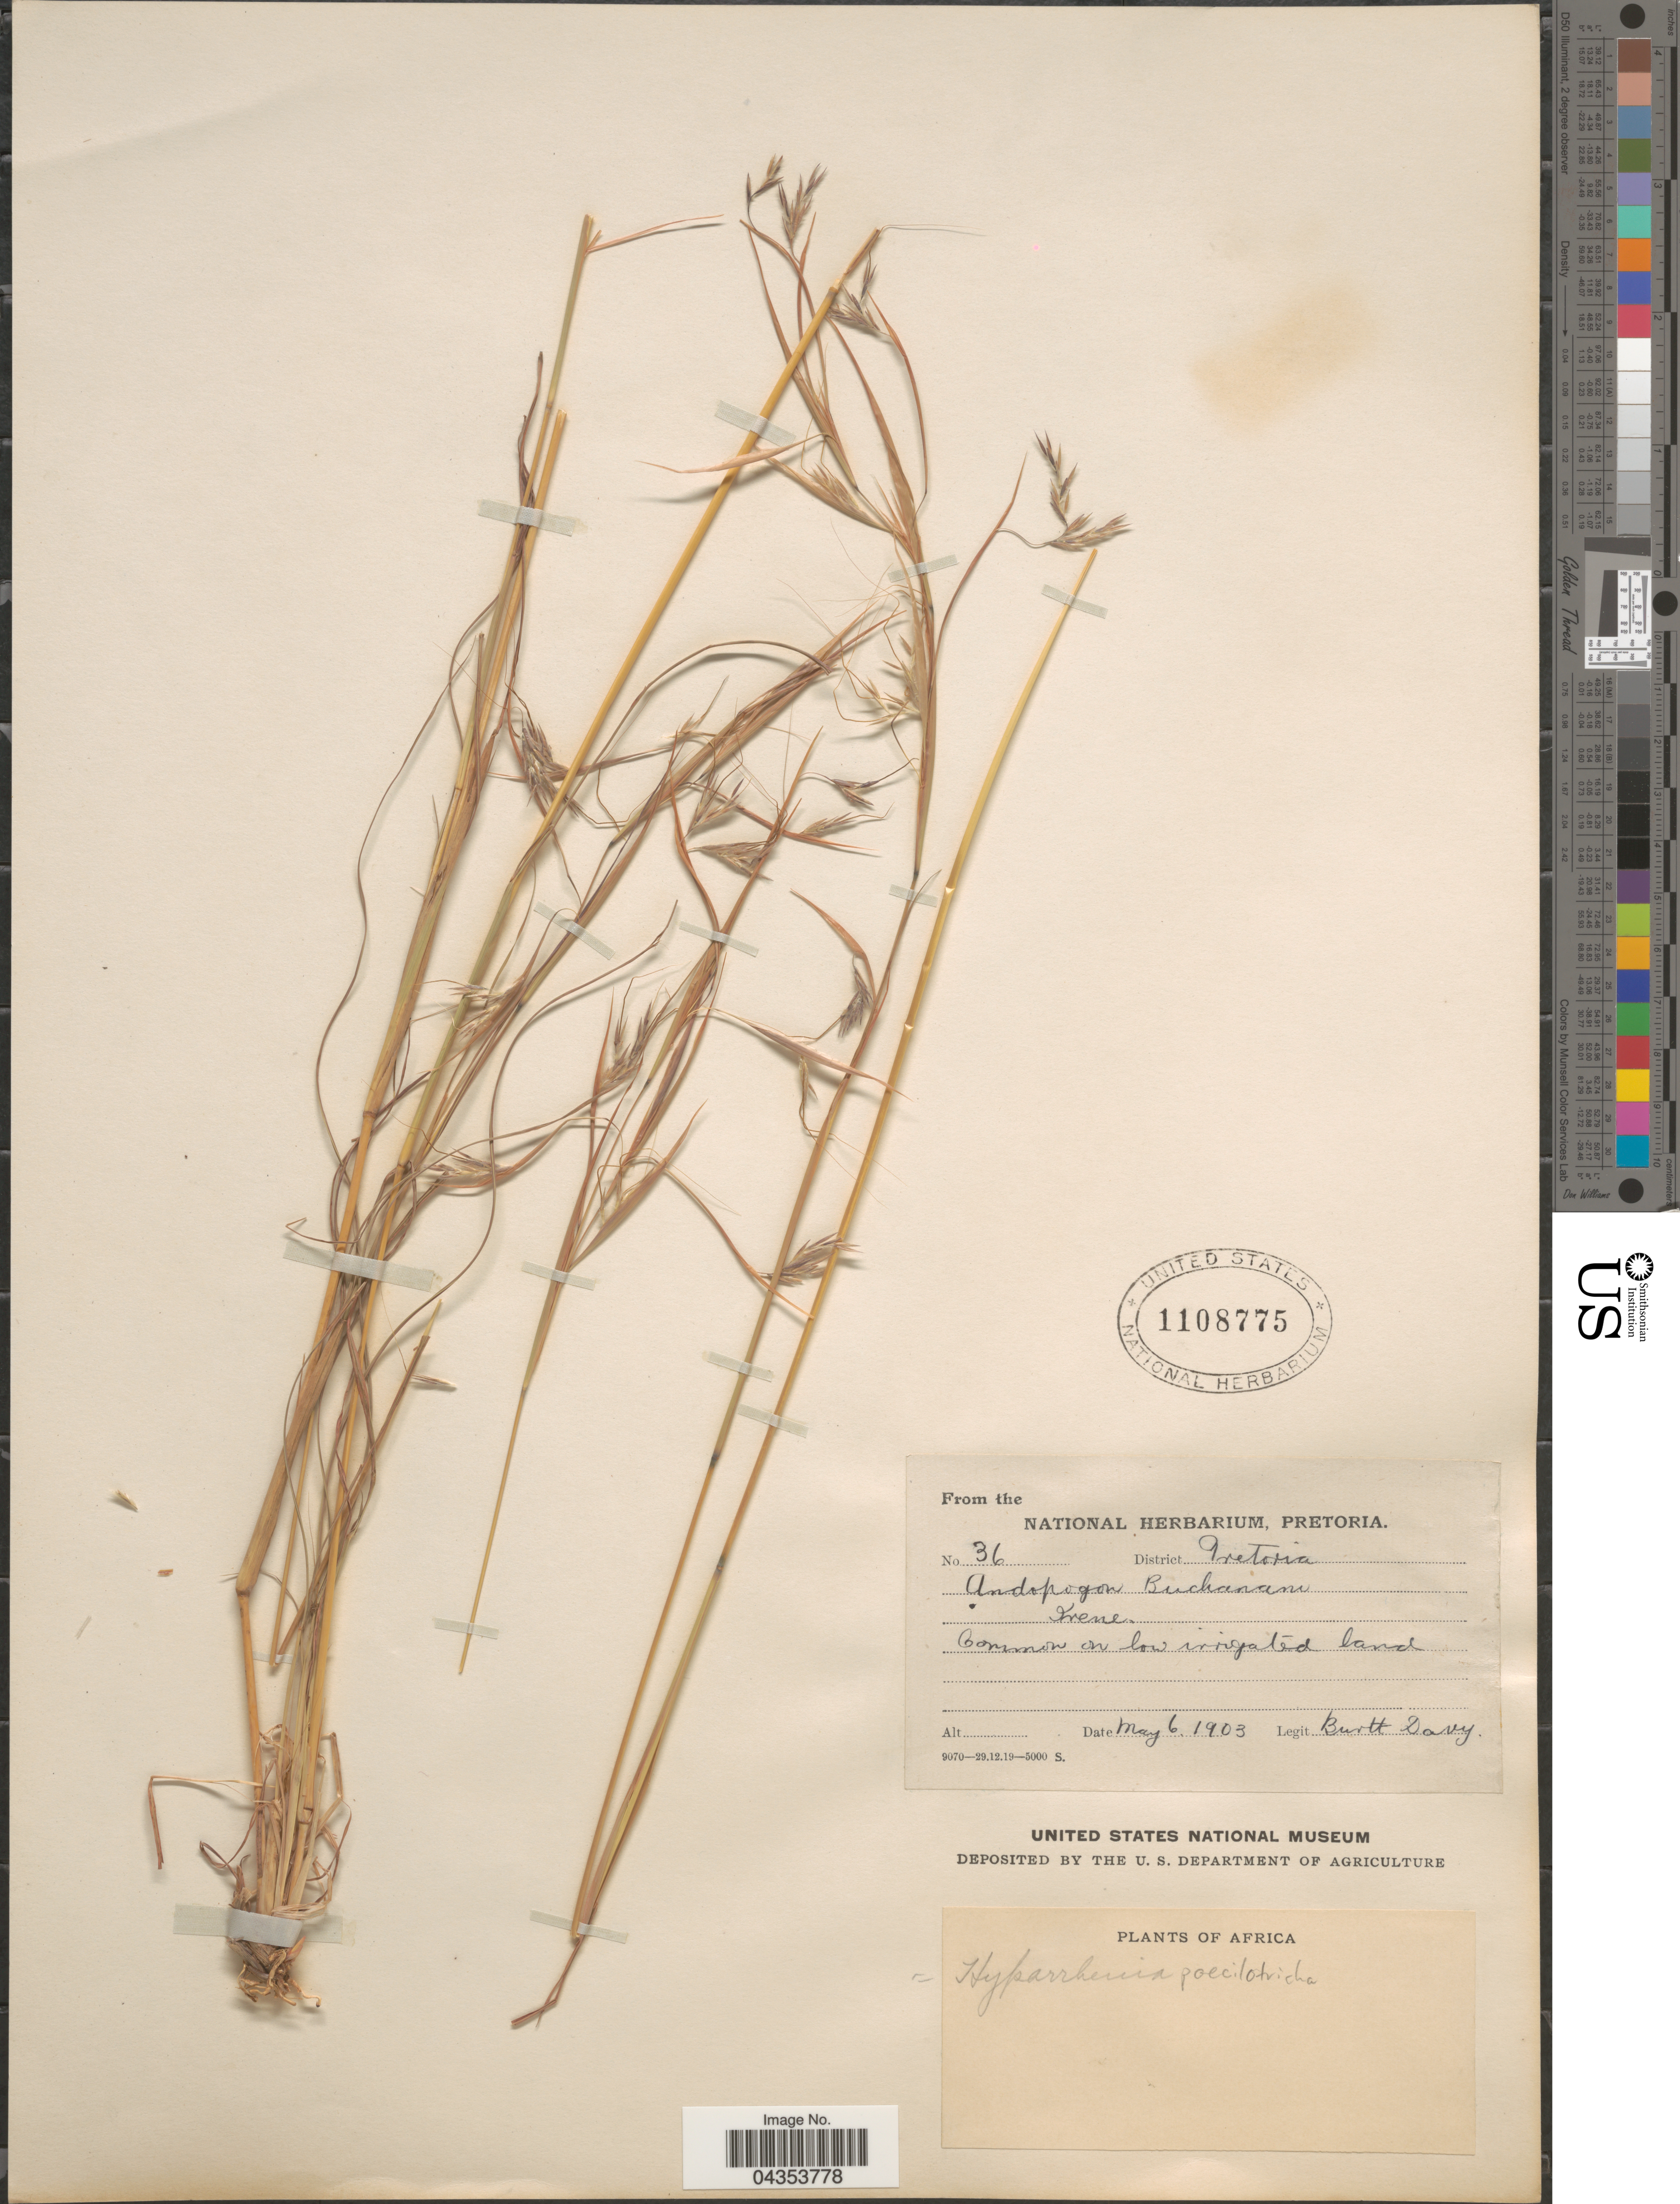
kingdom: Plantae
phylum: Tracheophyta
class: Liliopsida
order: Poales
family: Poaceae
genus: Hyparrhenia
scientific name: Hyparrhenia poecilotricha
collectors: J. Burtt Davy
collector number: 36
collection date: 1903-05-06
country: South Africa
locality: Africa. District Pretoria.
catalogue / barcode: US 1108775